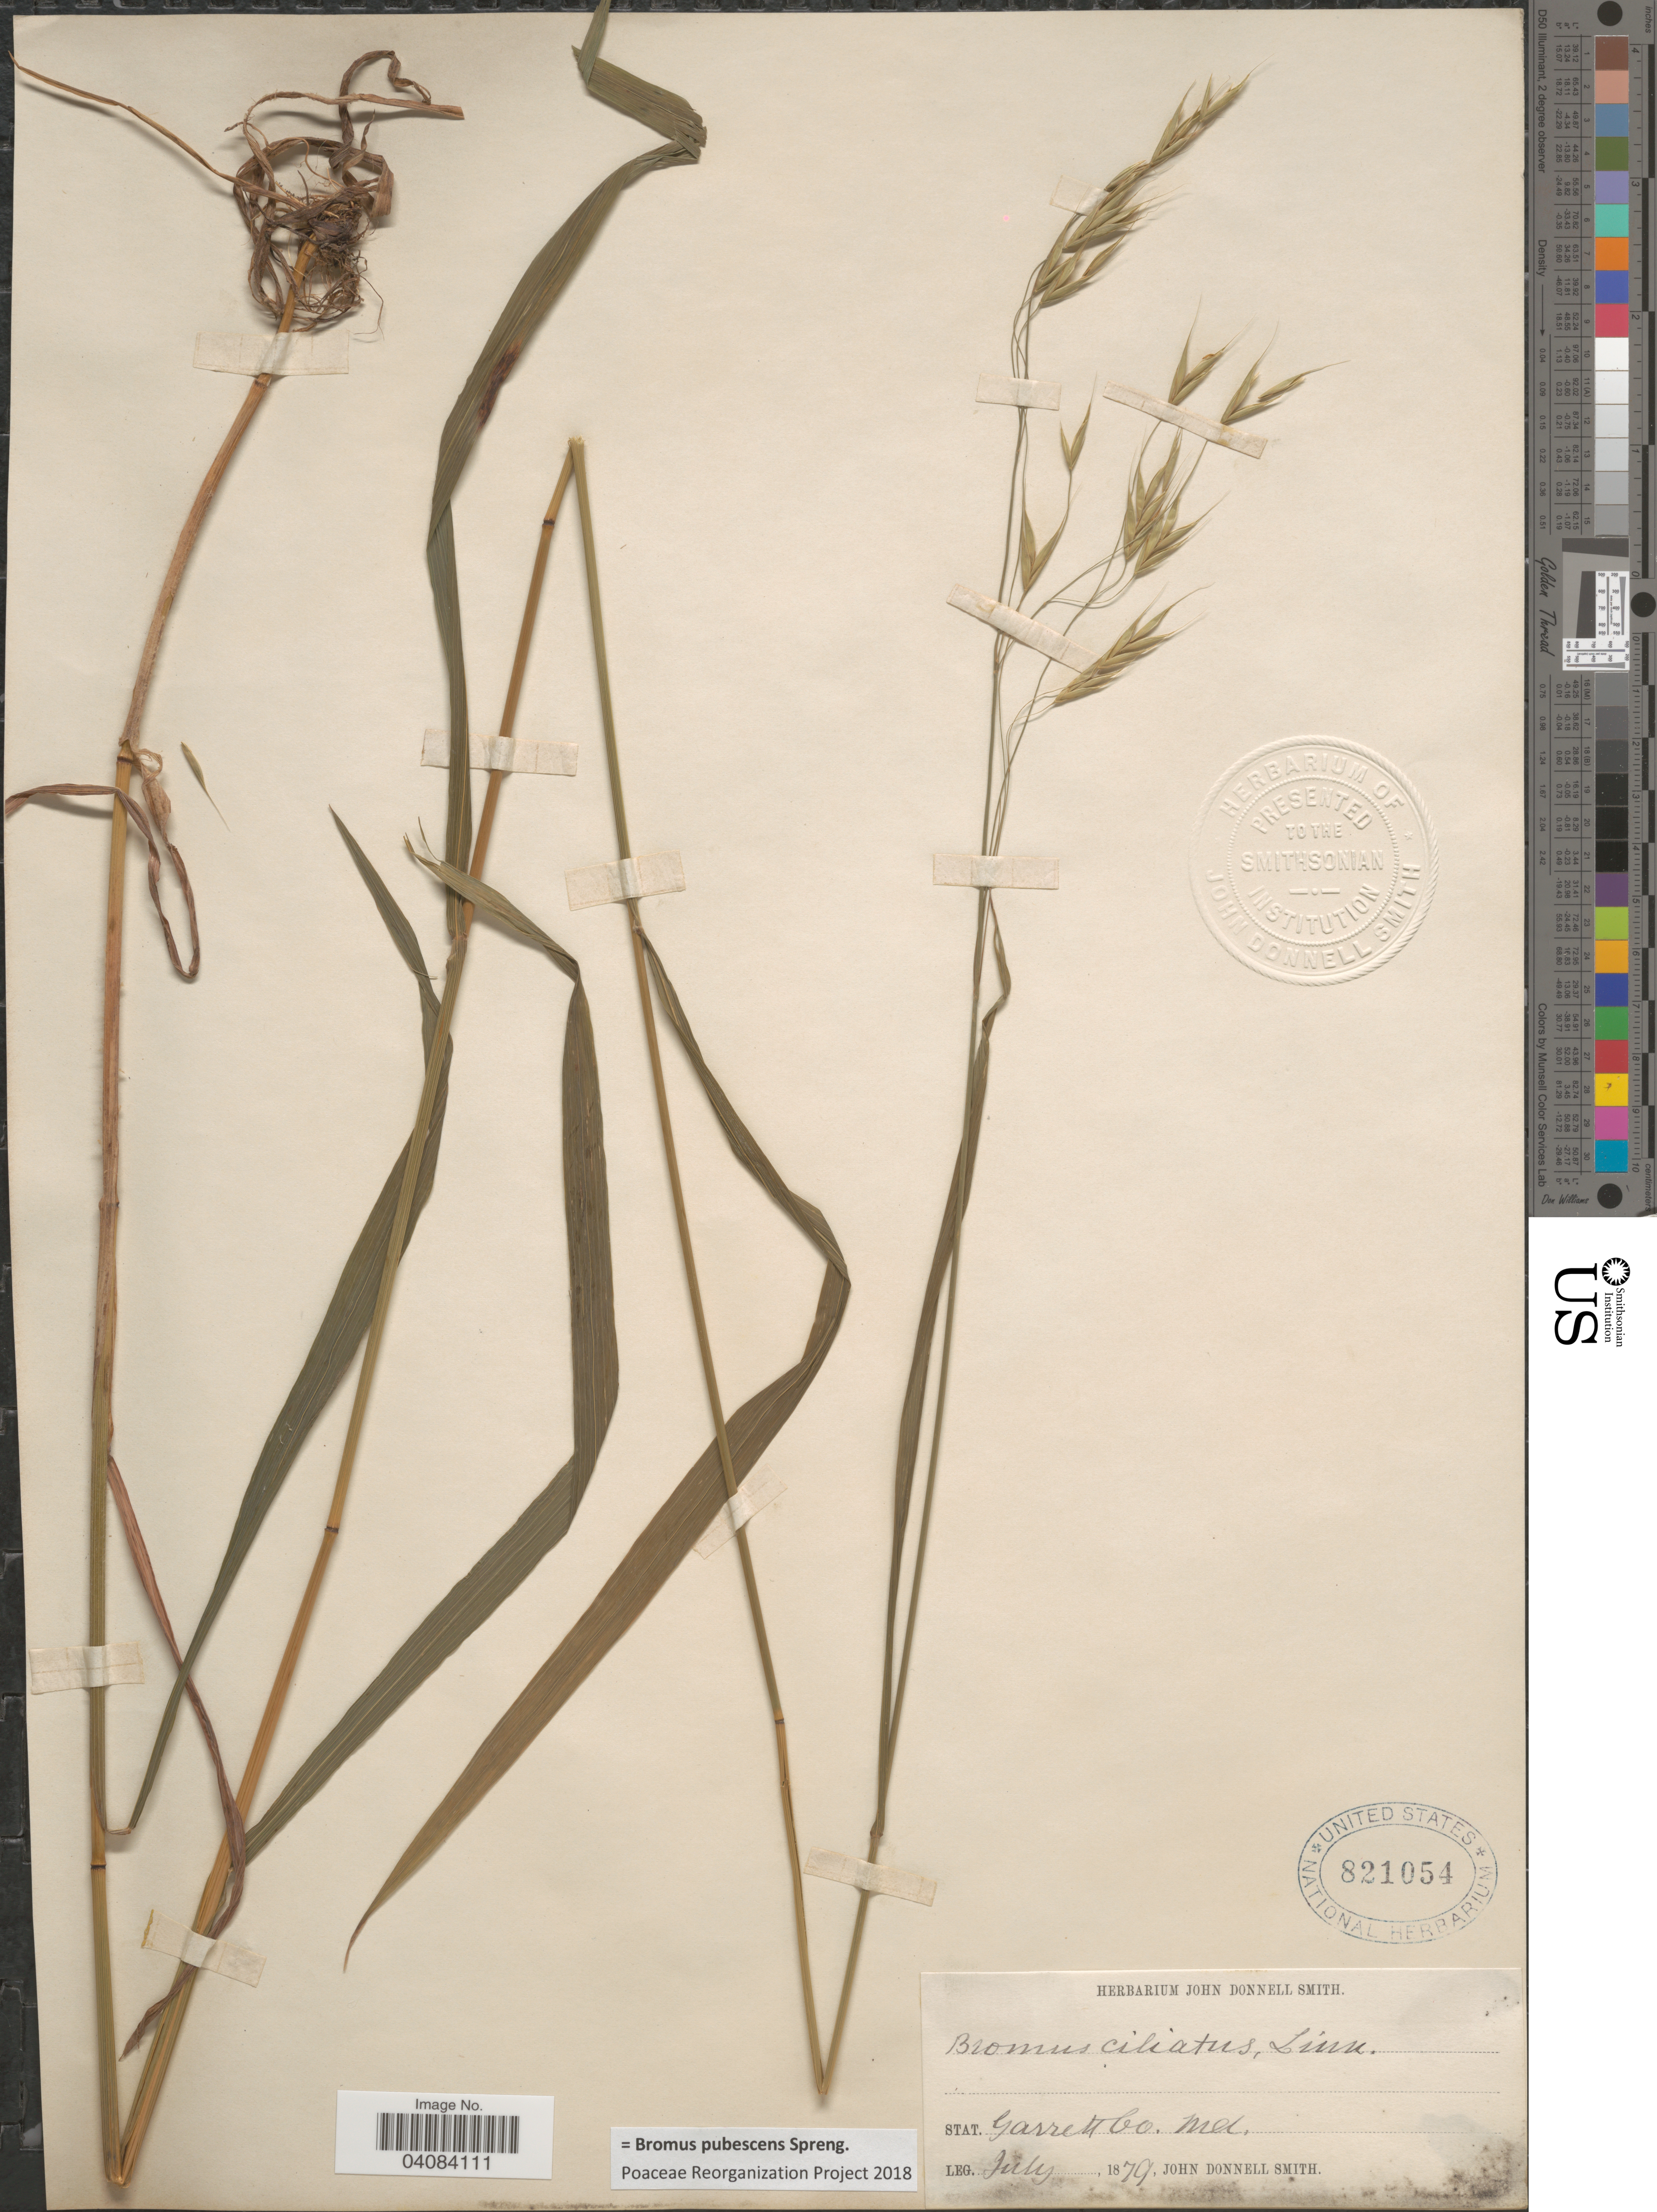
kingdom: Plantae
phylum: Tracheophyta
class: Liliopsida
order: Poales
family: Poaceae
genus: Bromus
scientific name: Bromus pubescens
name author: Muhl. ex Willd.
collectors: J. Donnell Smith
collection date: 1879-07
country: United States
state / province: Maryland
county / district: Garrett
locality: Stat. Garrett Co.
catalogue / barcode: US 821054